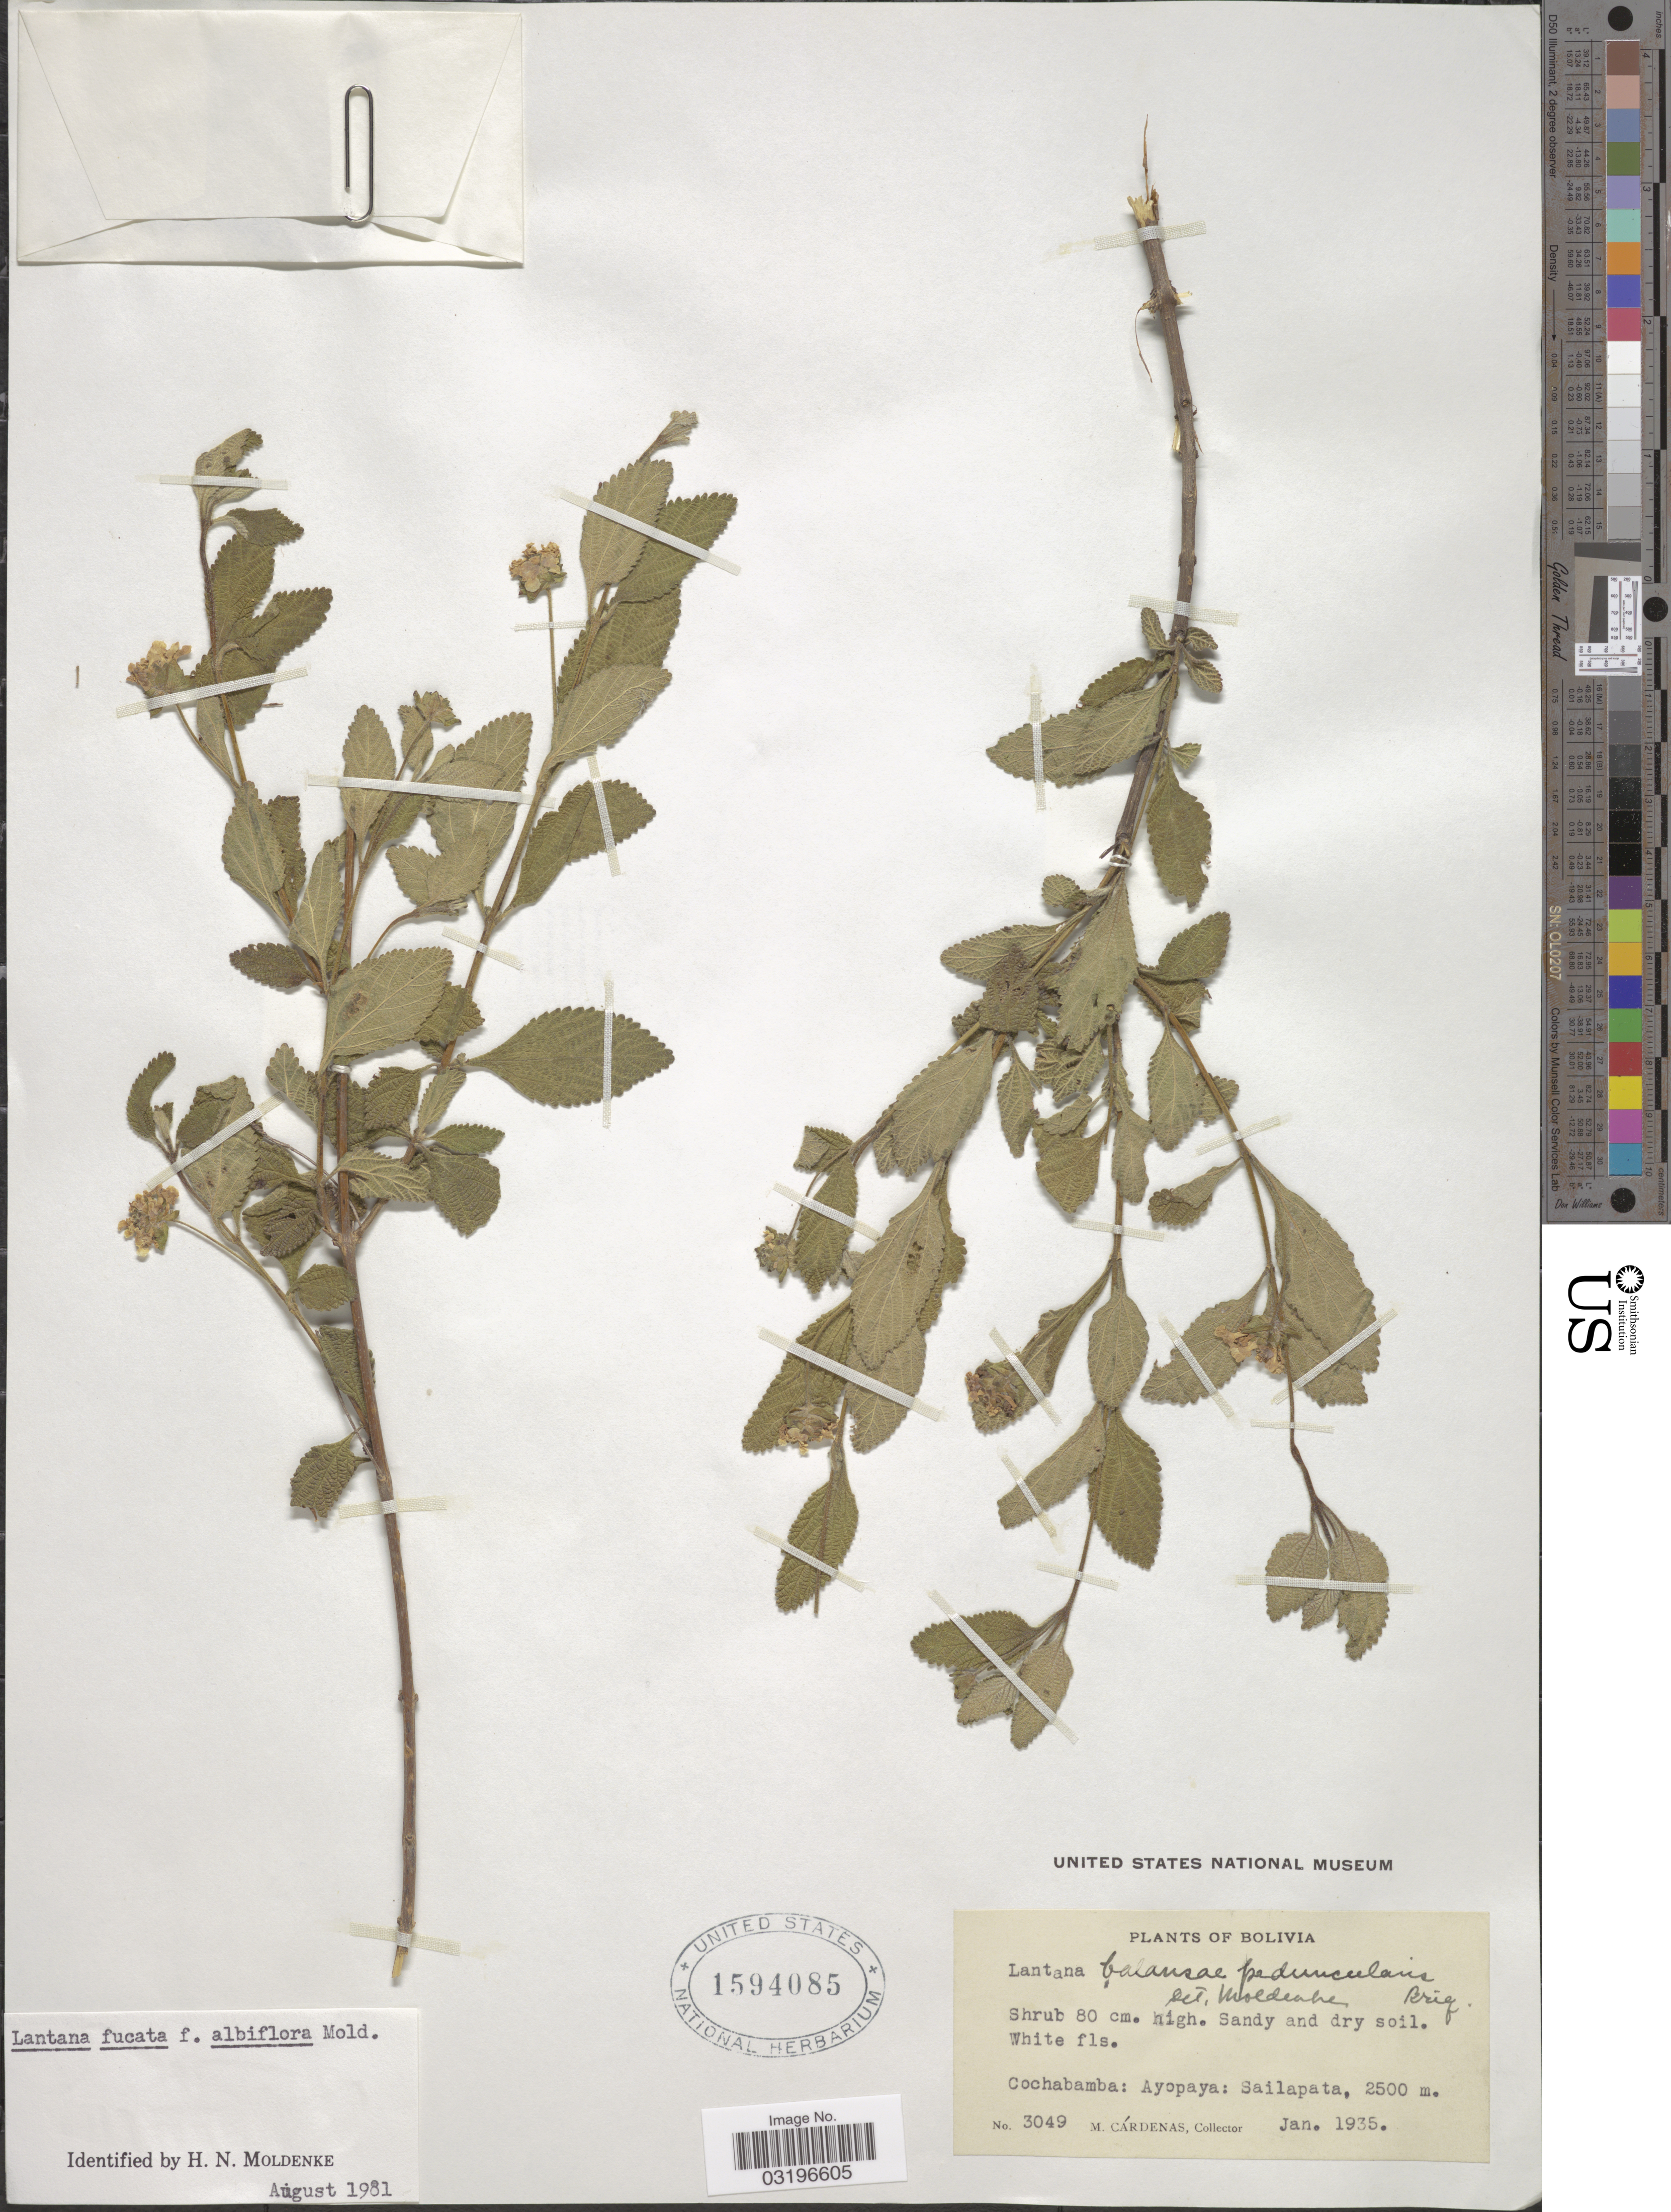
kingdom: Plantae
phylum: Tracheophyta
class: Magnoliopsida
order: Lamiales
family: Verbenaceae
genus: Lantana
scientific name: Lantana fucata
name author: Lindl.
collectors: M. Cárdenas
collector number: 3049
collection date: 1935-01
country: Bolivia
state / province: Cochabamba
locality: Ayopaya: Sailapata.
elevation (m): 2500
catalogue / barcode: US 1594085